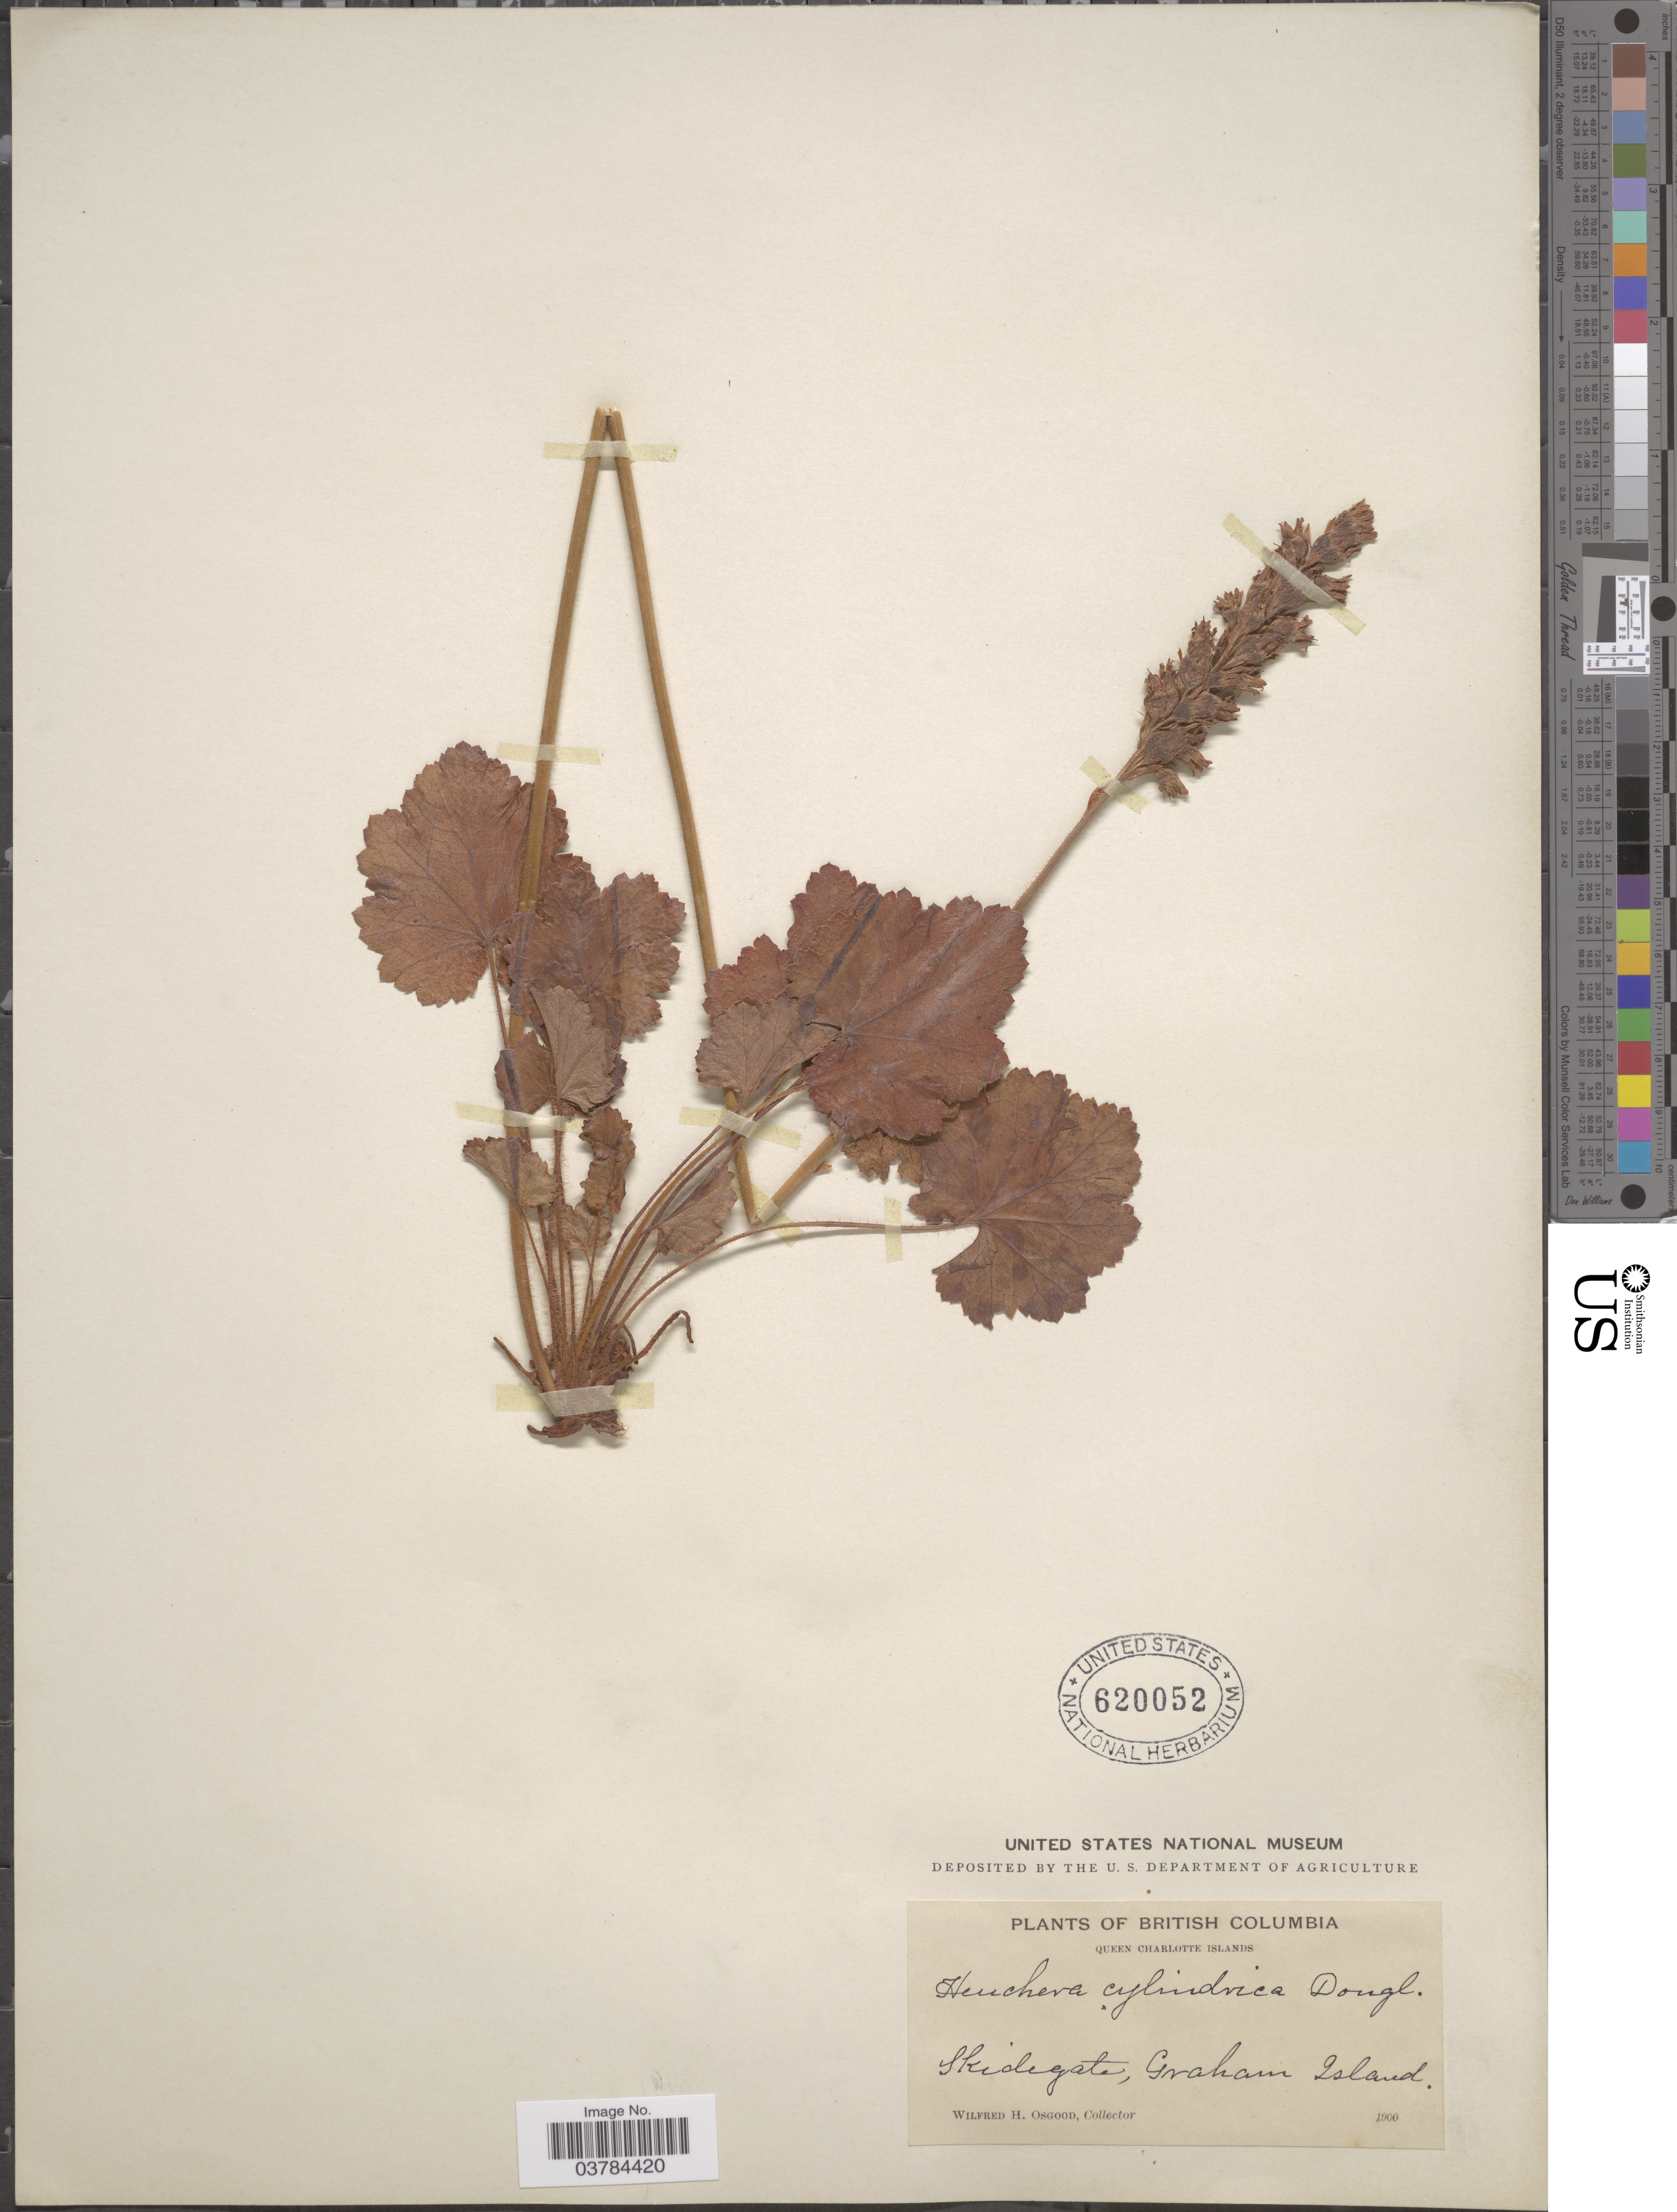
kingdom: Plantae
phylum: Tracheophyta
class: Magnoliopsida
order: Saxifragales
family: Saxifragaceae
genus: Heuchera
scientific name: Heuchera cylindrica var. cylindrica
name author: Douglas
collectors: W. Osgood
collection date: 1900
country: Canada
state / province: British Columbia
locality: Queen Charlotte Islands. Skidegate, Graham Island.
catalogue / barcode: US 620052